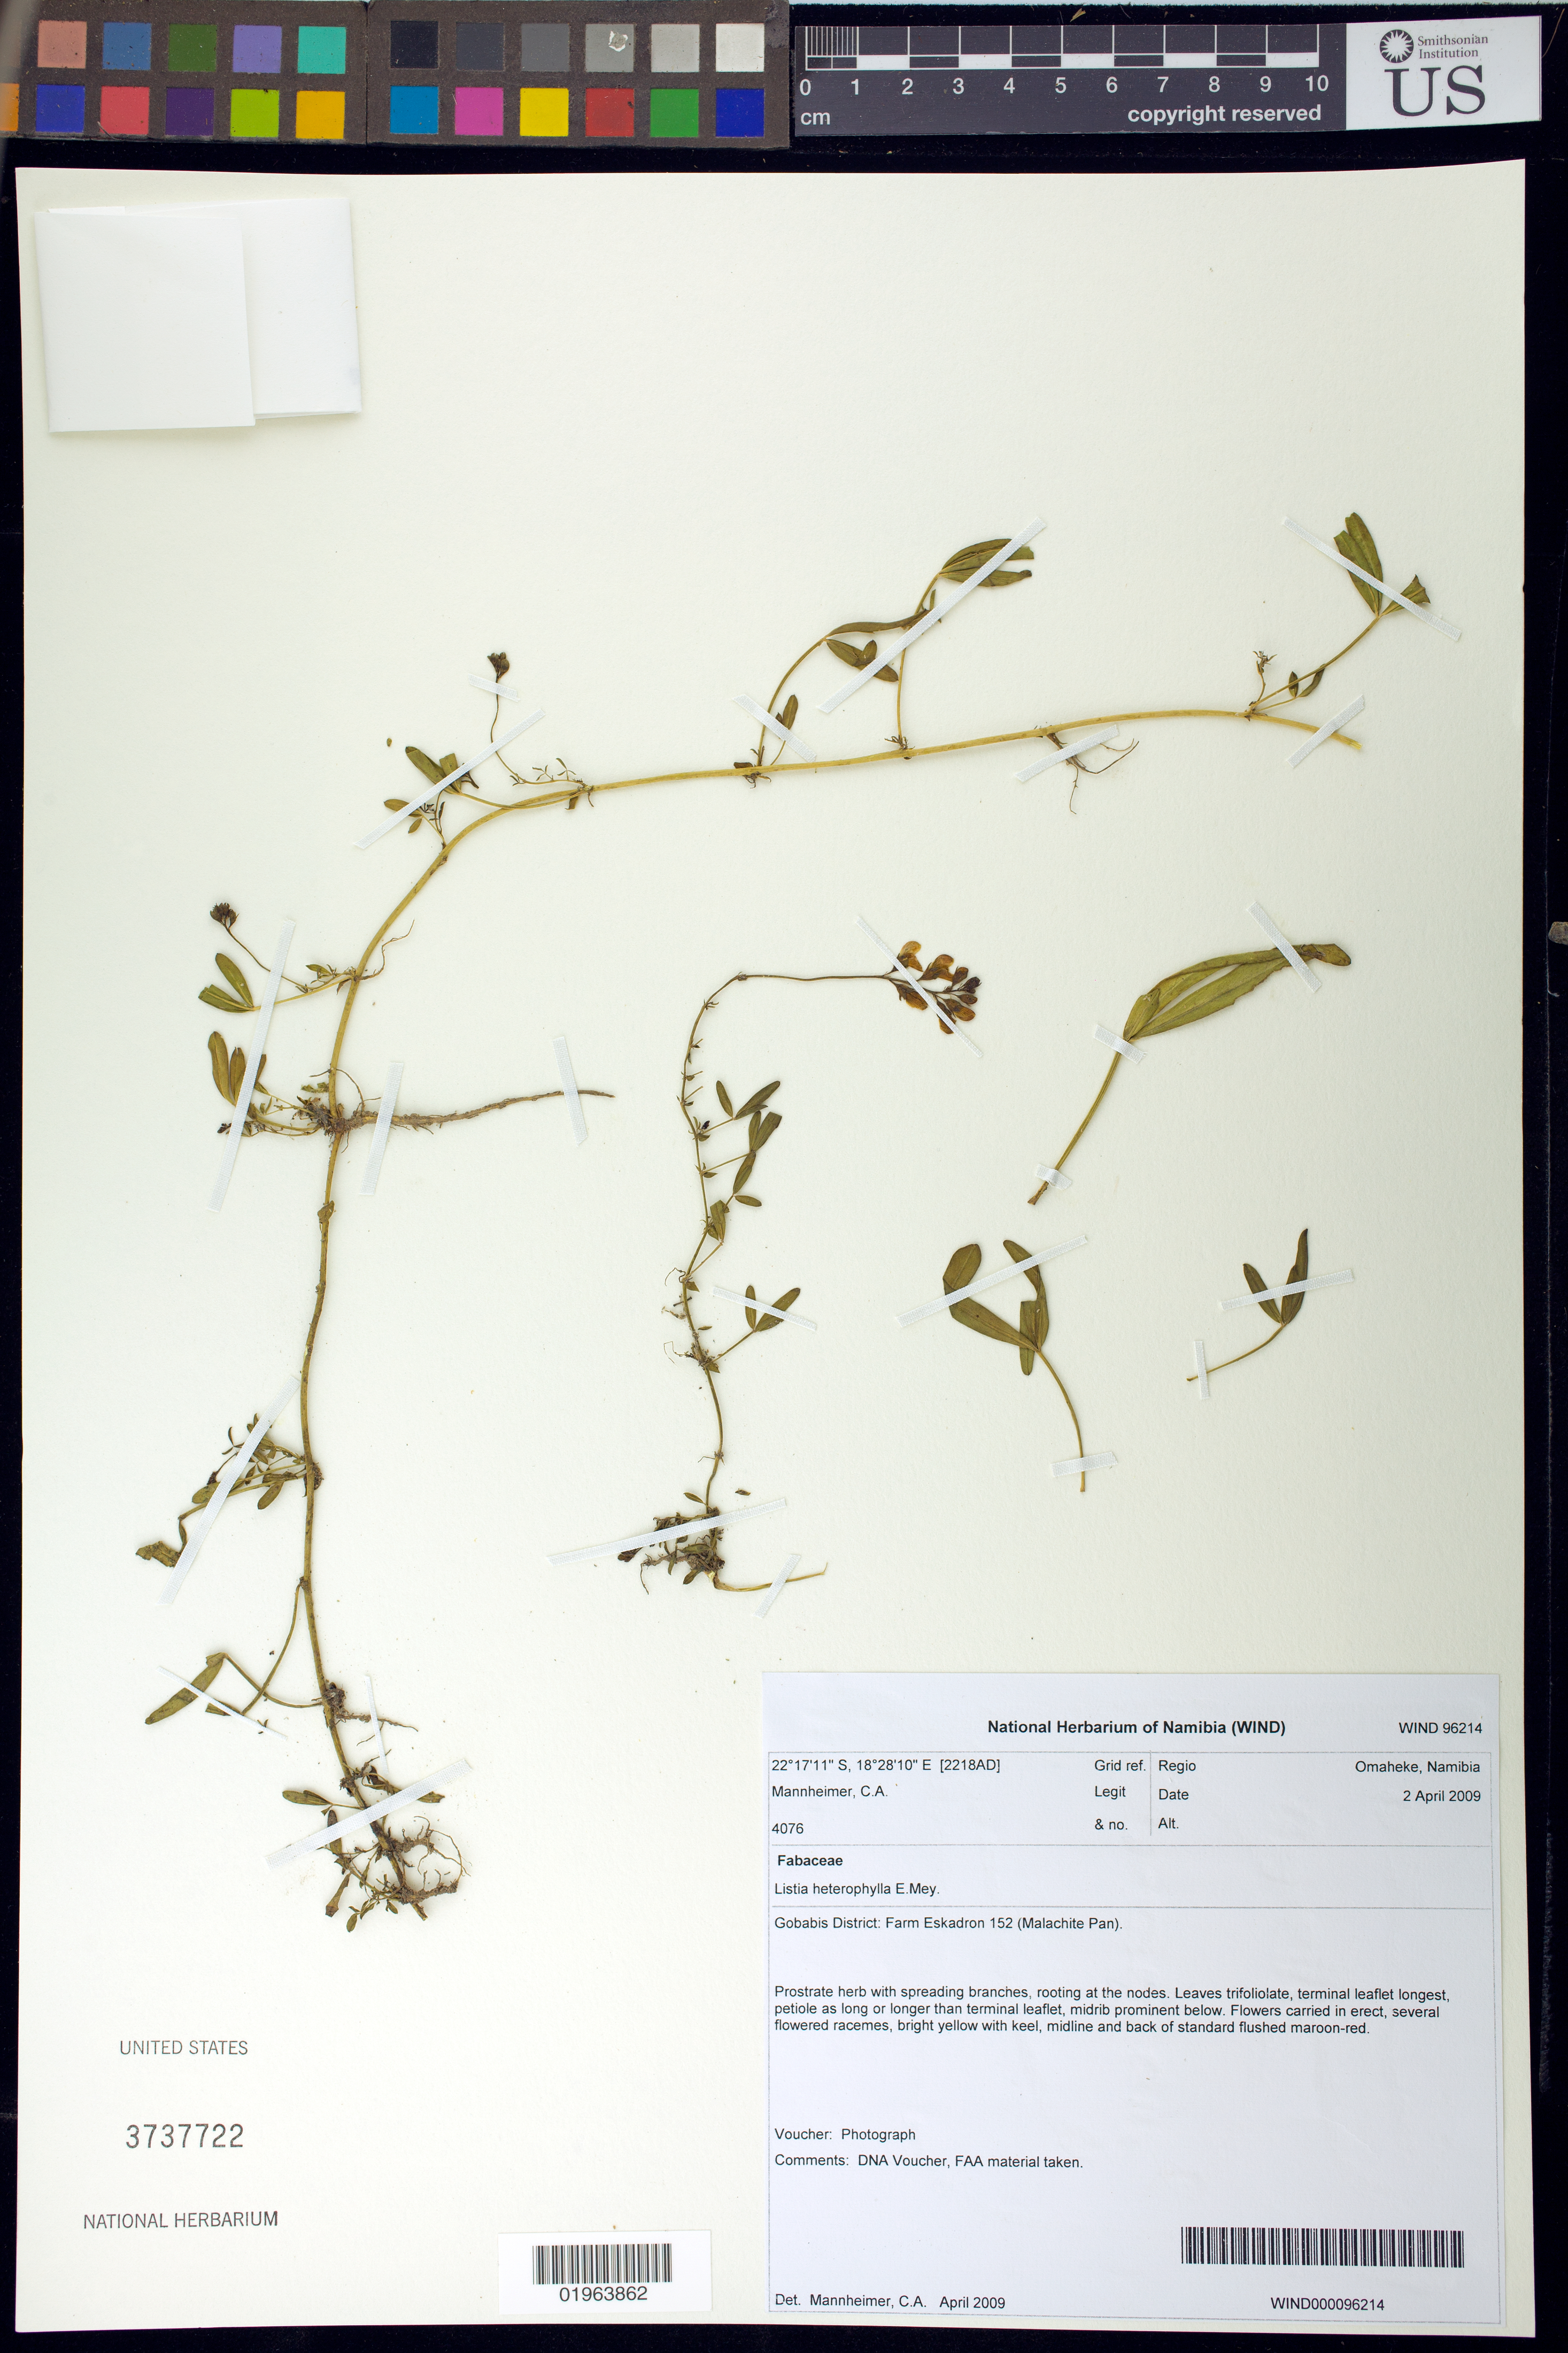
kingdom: Plantae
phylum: Tracheophyta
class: Magnoliopsida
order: Fabales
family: Fabaceae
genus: Listia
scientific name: Listia heterophylla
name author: E. Mey.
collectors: C. A. Mannheimer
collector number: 4076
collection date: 2009-04-02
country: Namibia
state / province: Omaheke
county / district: Gobabis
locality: Farm Eskadron 152 (Malachite Pan)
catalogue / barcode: US 3737722